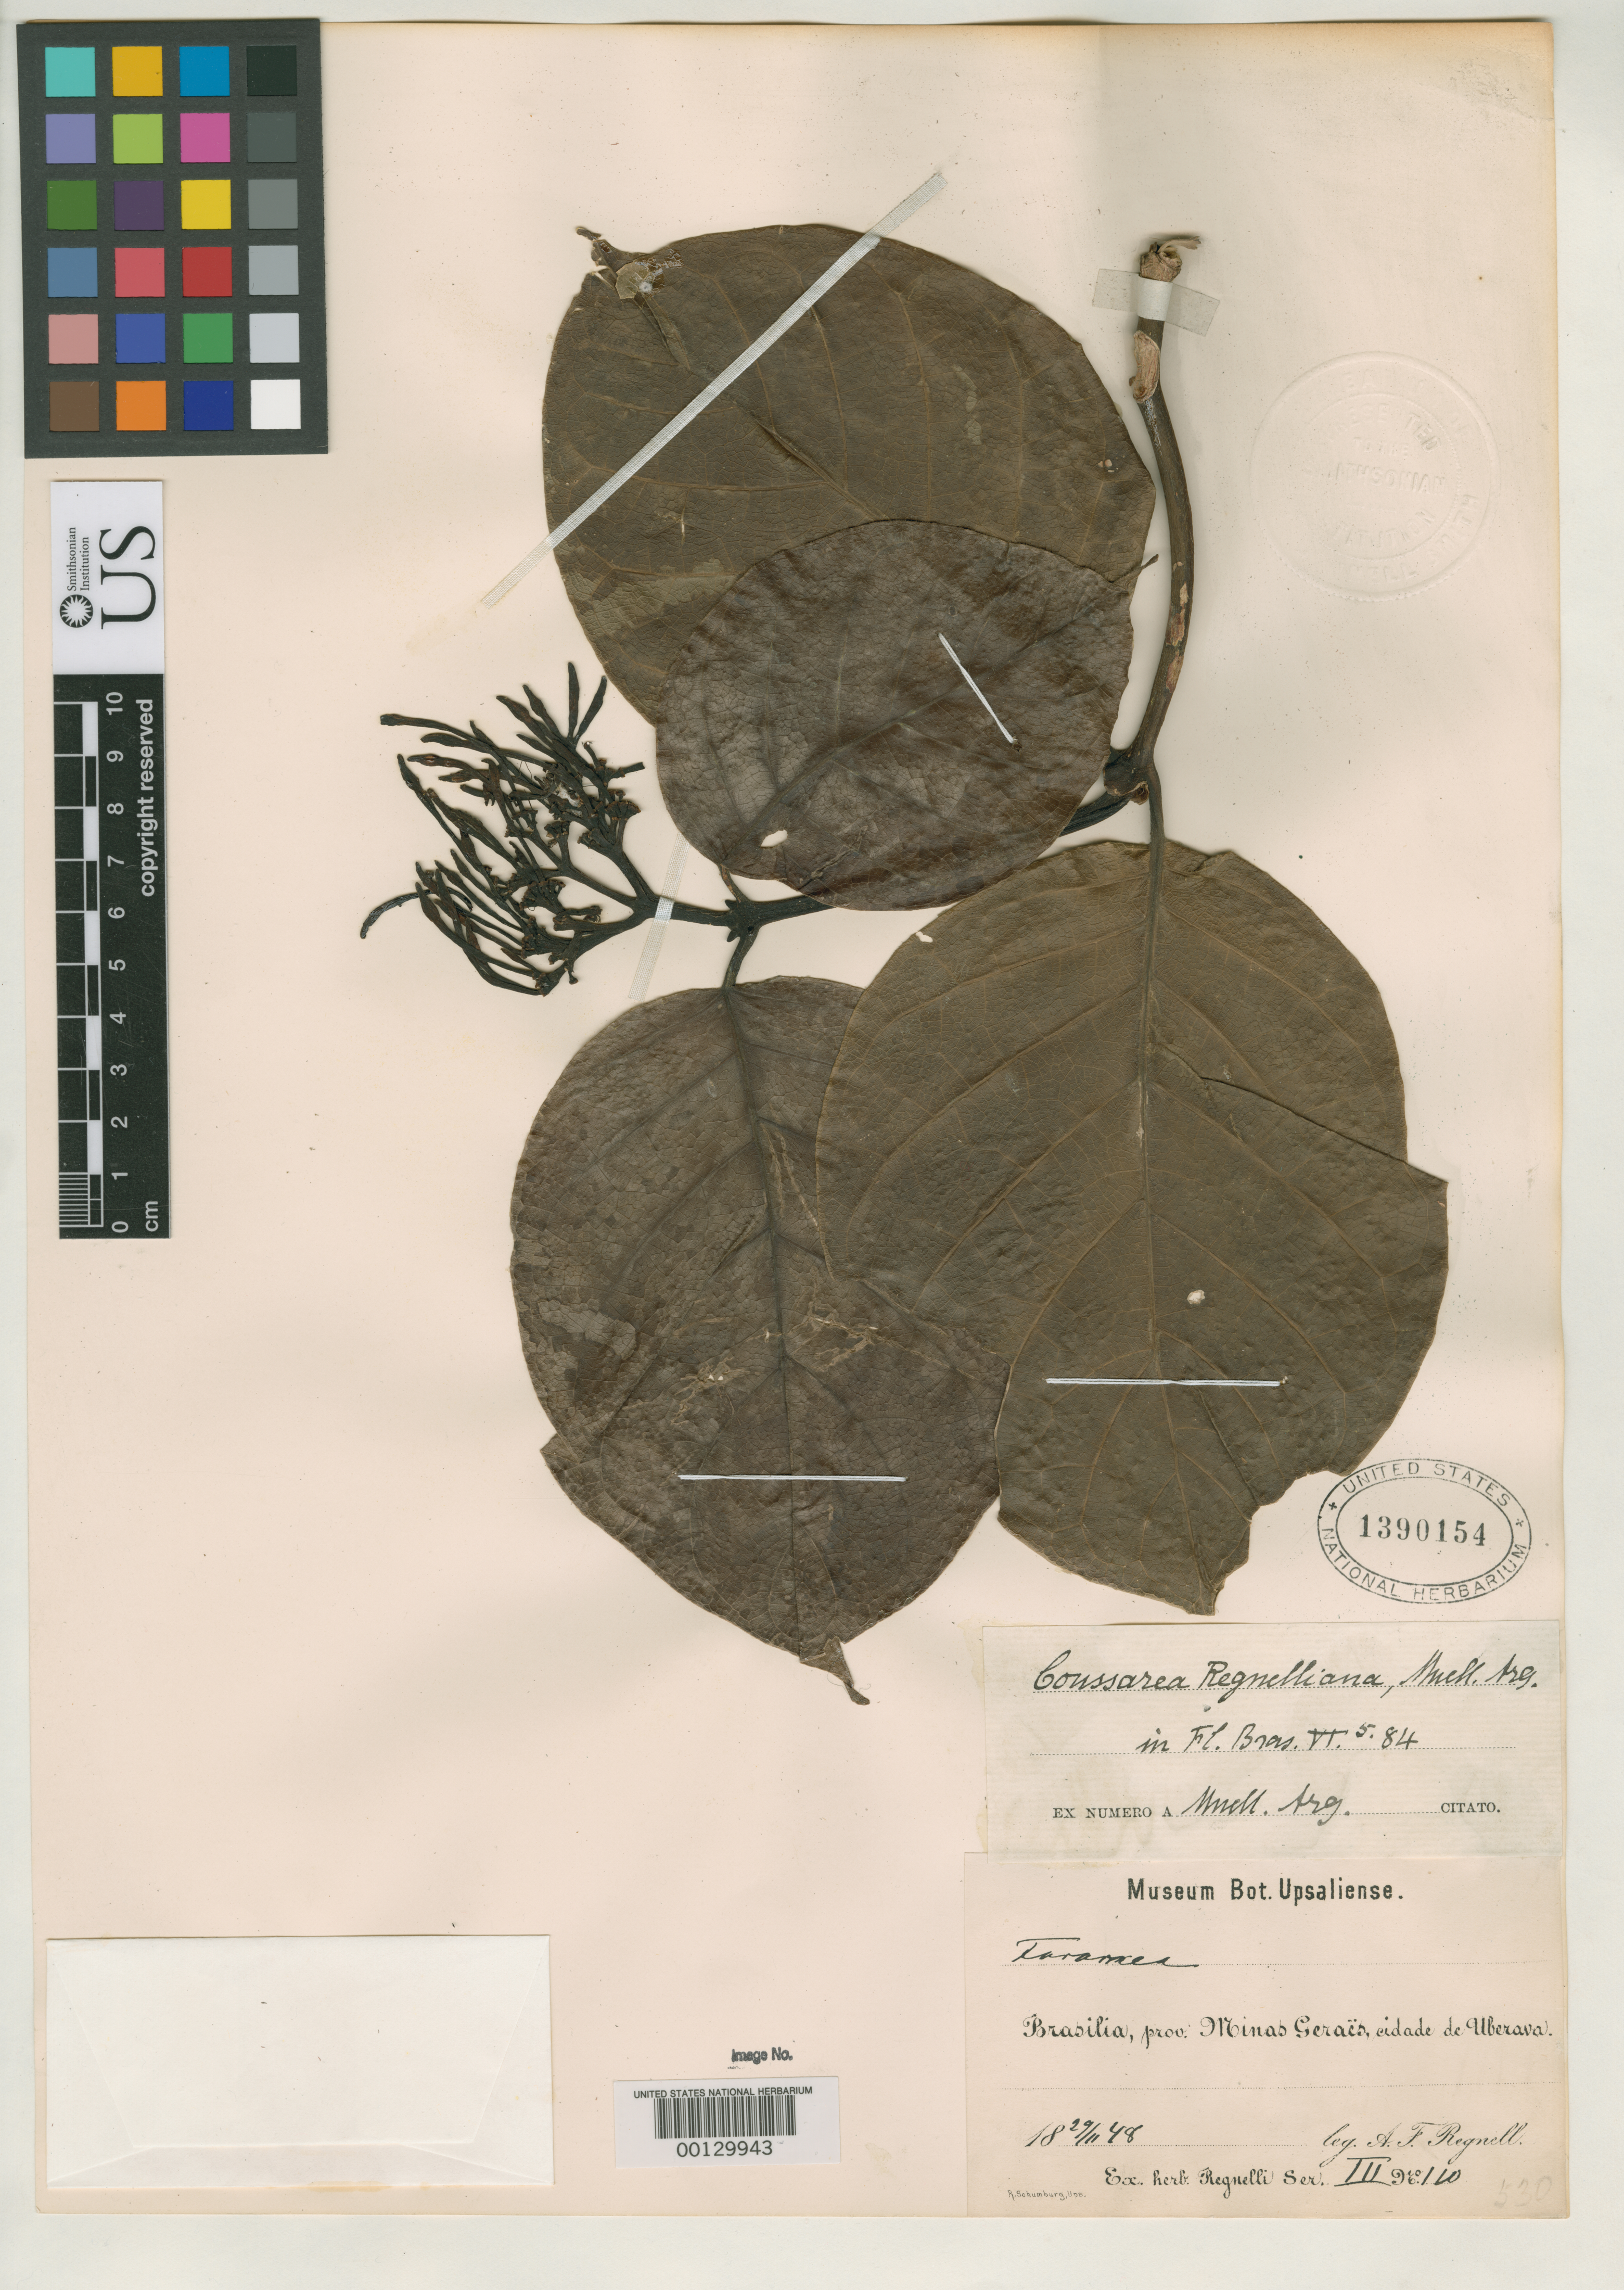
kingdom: Plantae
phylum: Tracheophyta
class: Magnoliopsida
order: Gentianales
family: Rubiaceae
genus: Coussarea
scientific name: Coussarea regnelliana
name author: Müll. Arg.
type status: Type Fragment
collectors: A. F. Regnell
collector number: III 110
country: Brazil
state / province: Minas Gerais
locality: Uberaba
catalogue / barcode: US 1390154